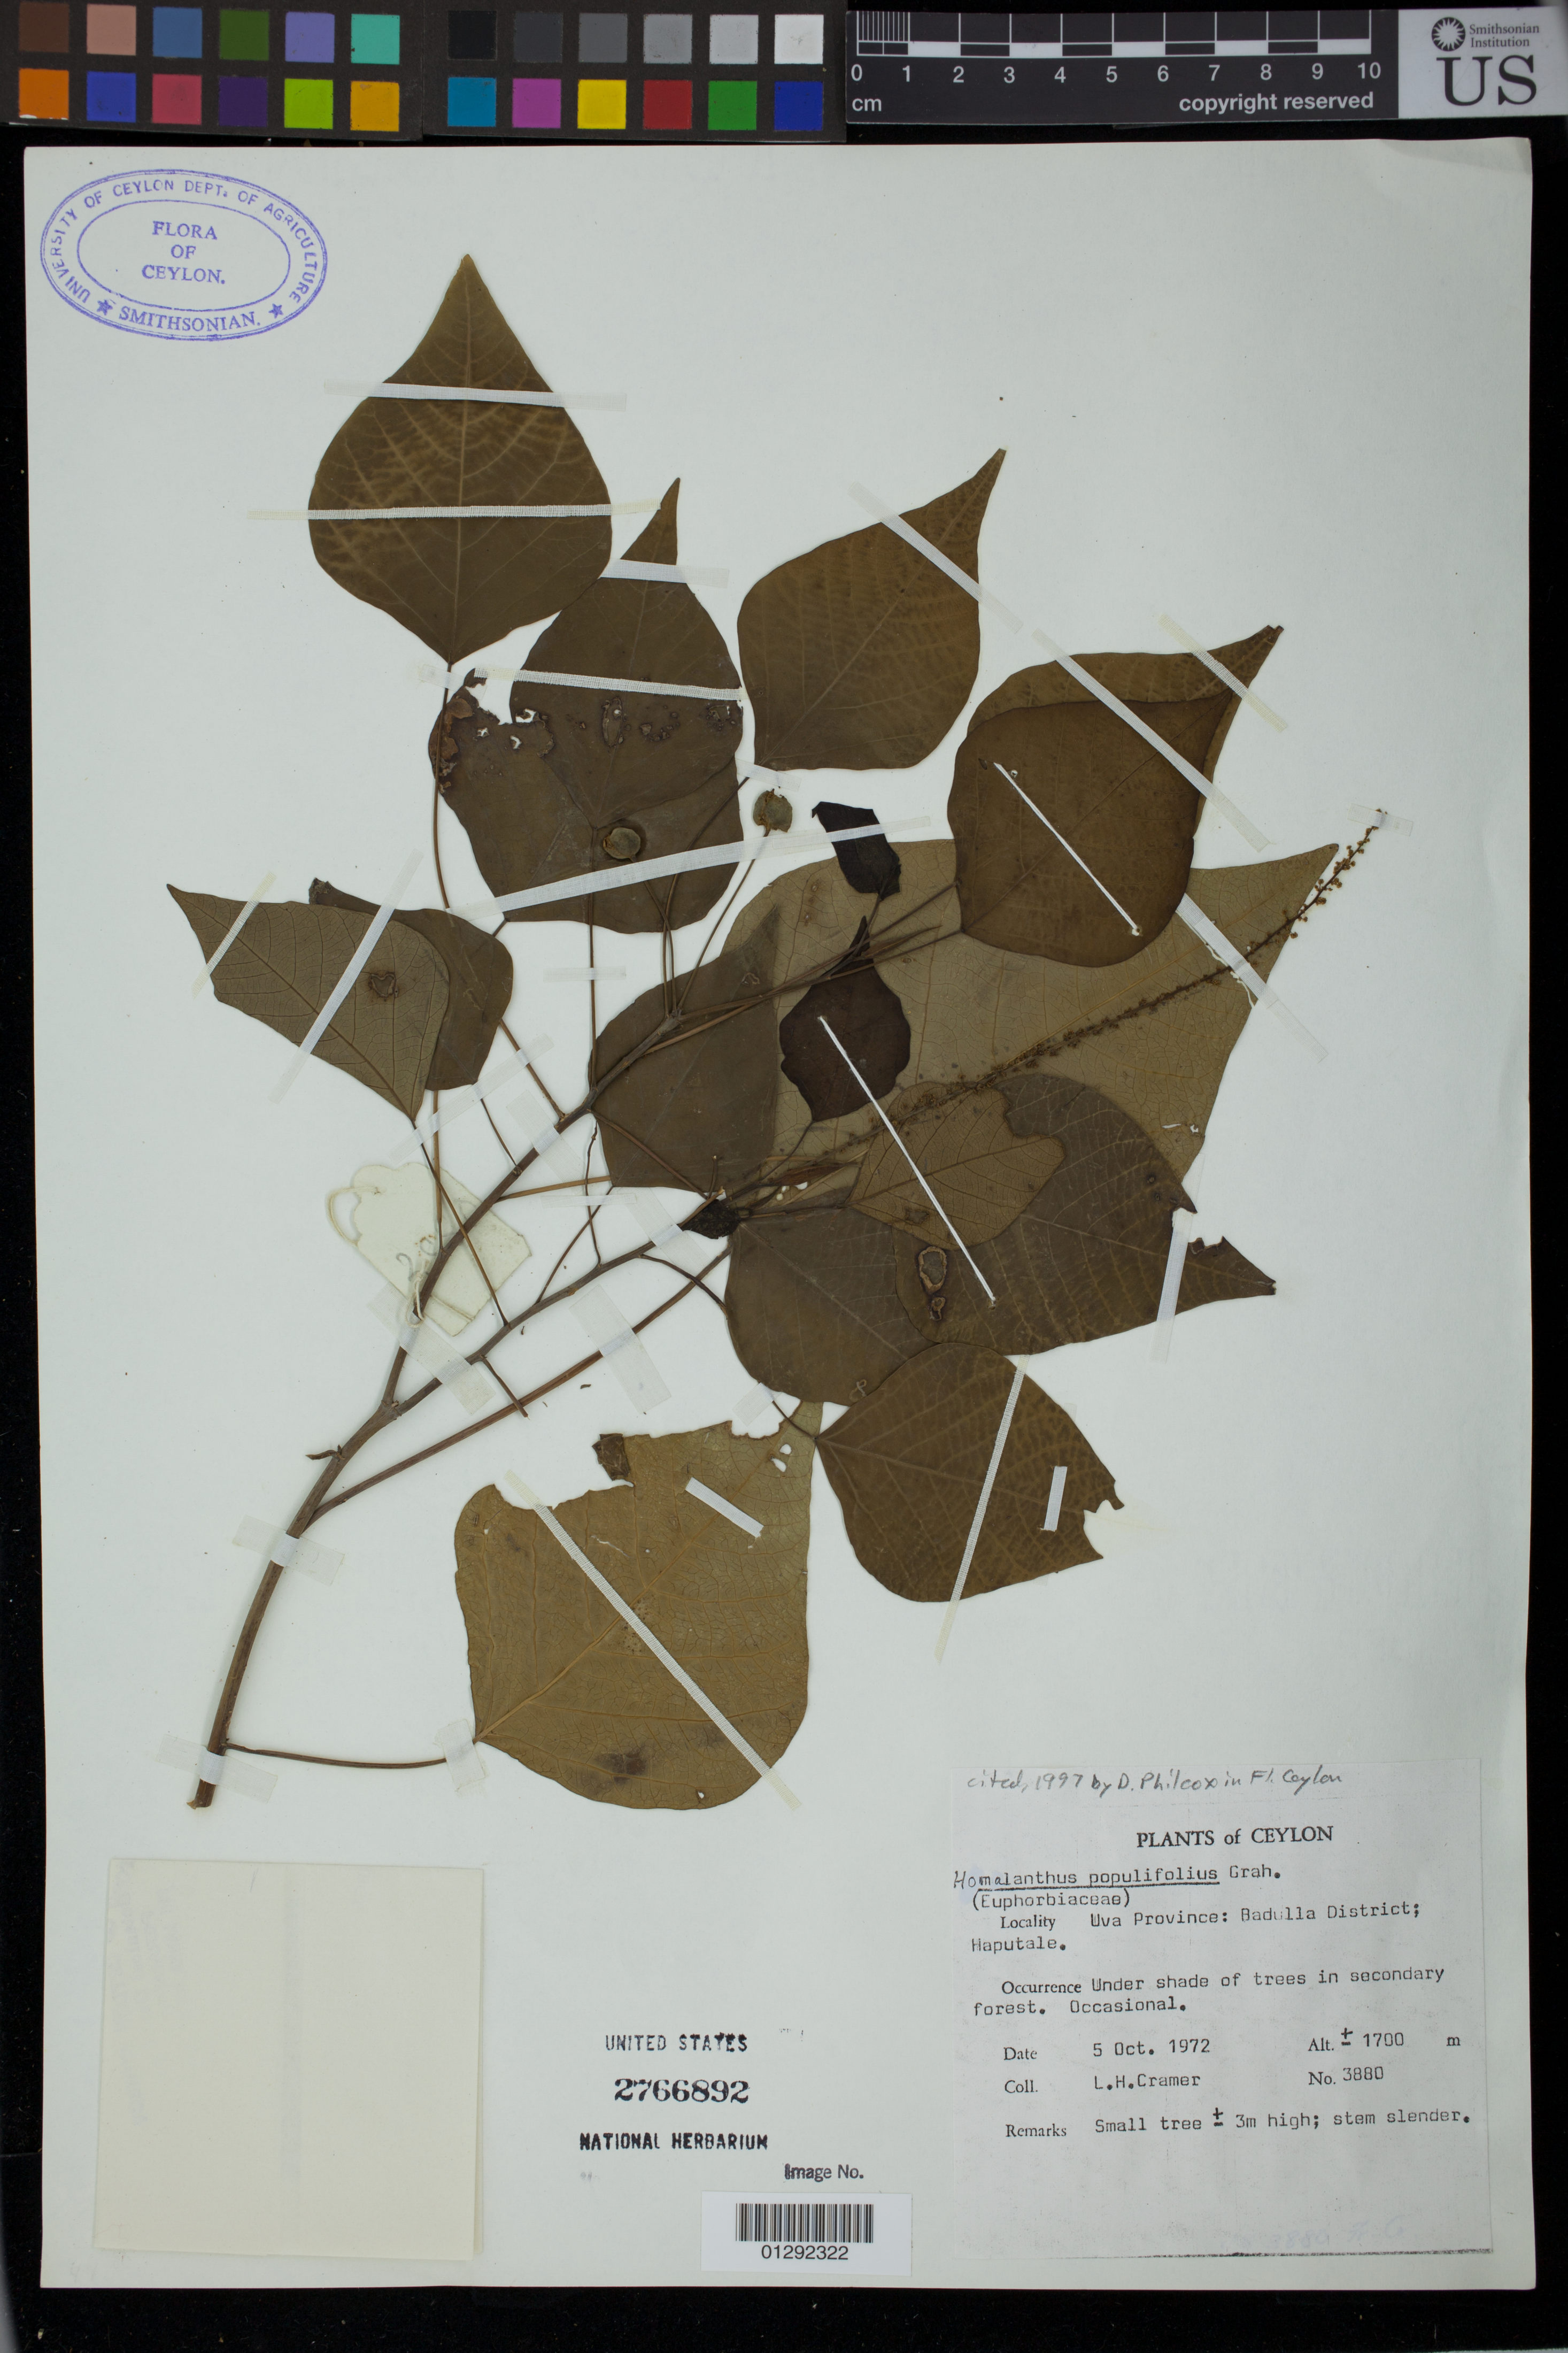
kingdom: Plantae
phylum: Tracheophyta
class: Magnoliopsida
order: Malpighiales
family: Euphorbiaceae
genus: Homalanthus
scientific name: Homalanthus populifolius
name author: Graham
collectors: L. H. Cramer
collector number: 3880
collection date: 1972-10-05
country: Sri Lanka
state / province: Uva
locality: Ceylon. Badulla District; Haputale.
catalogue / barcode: US 2766892